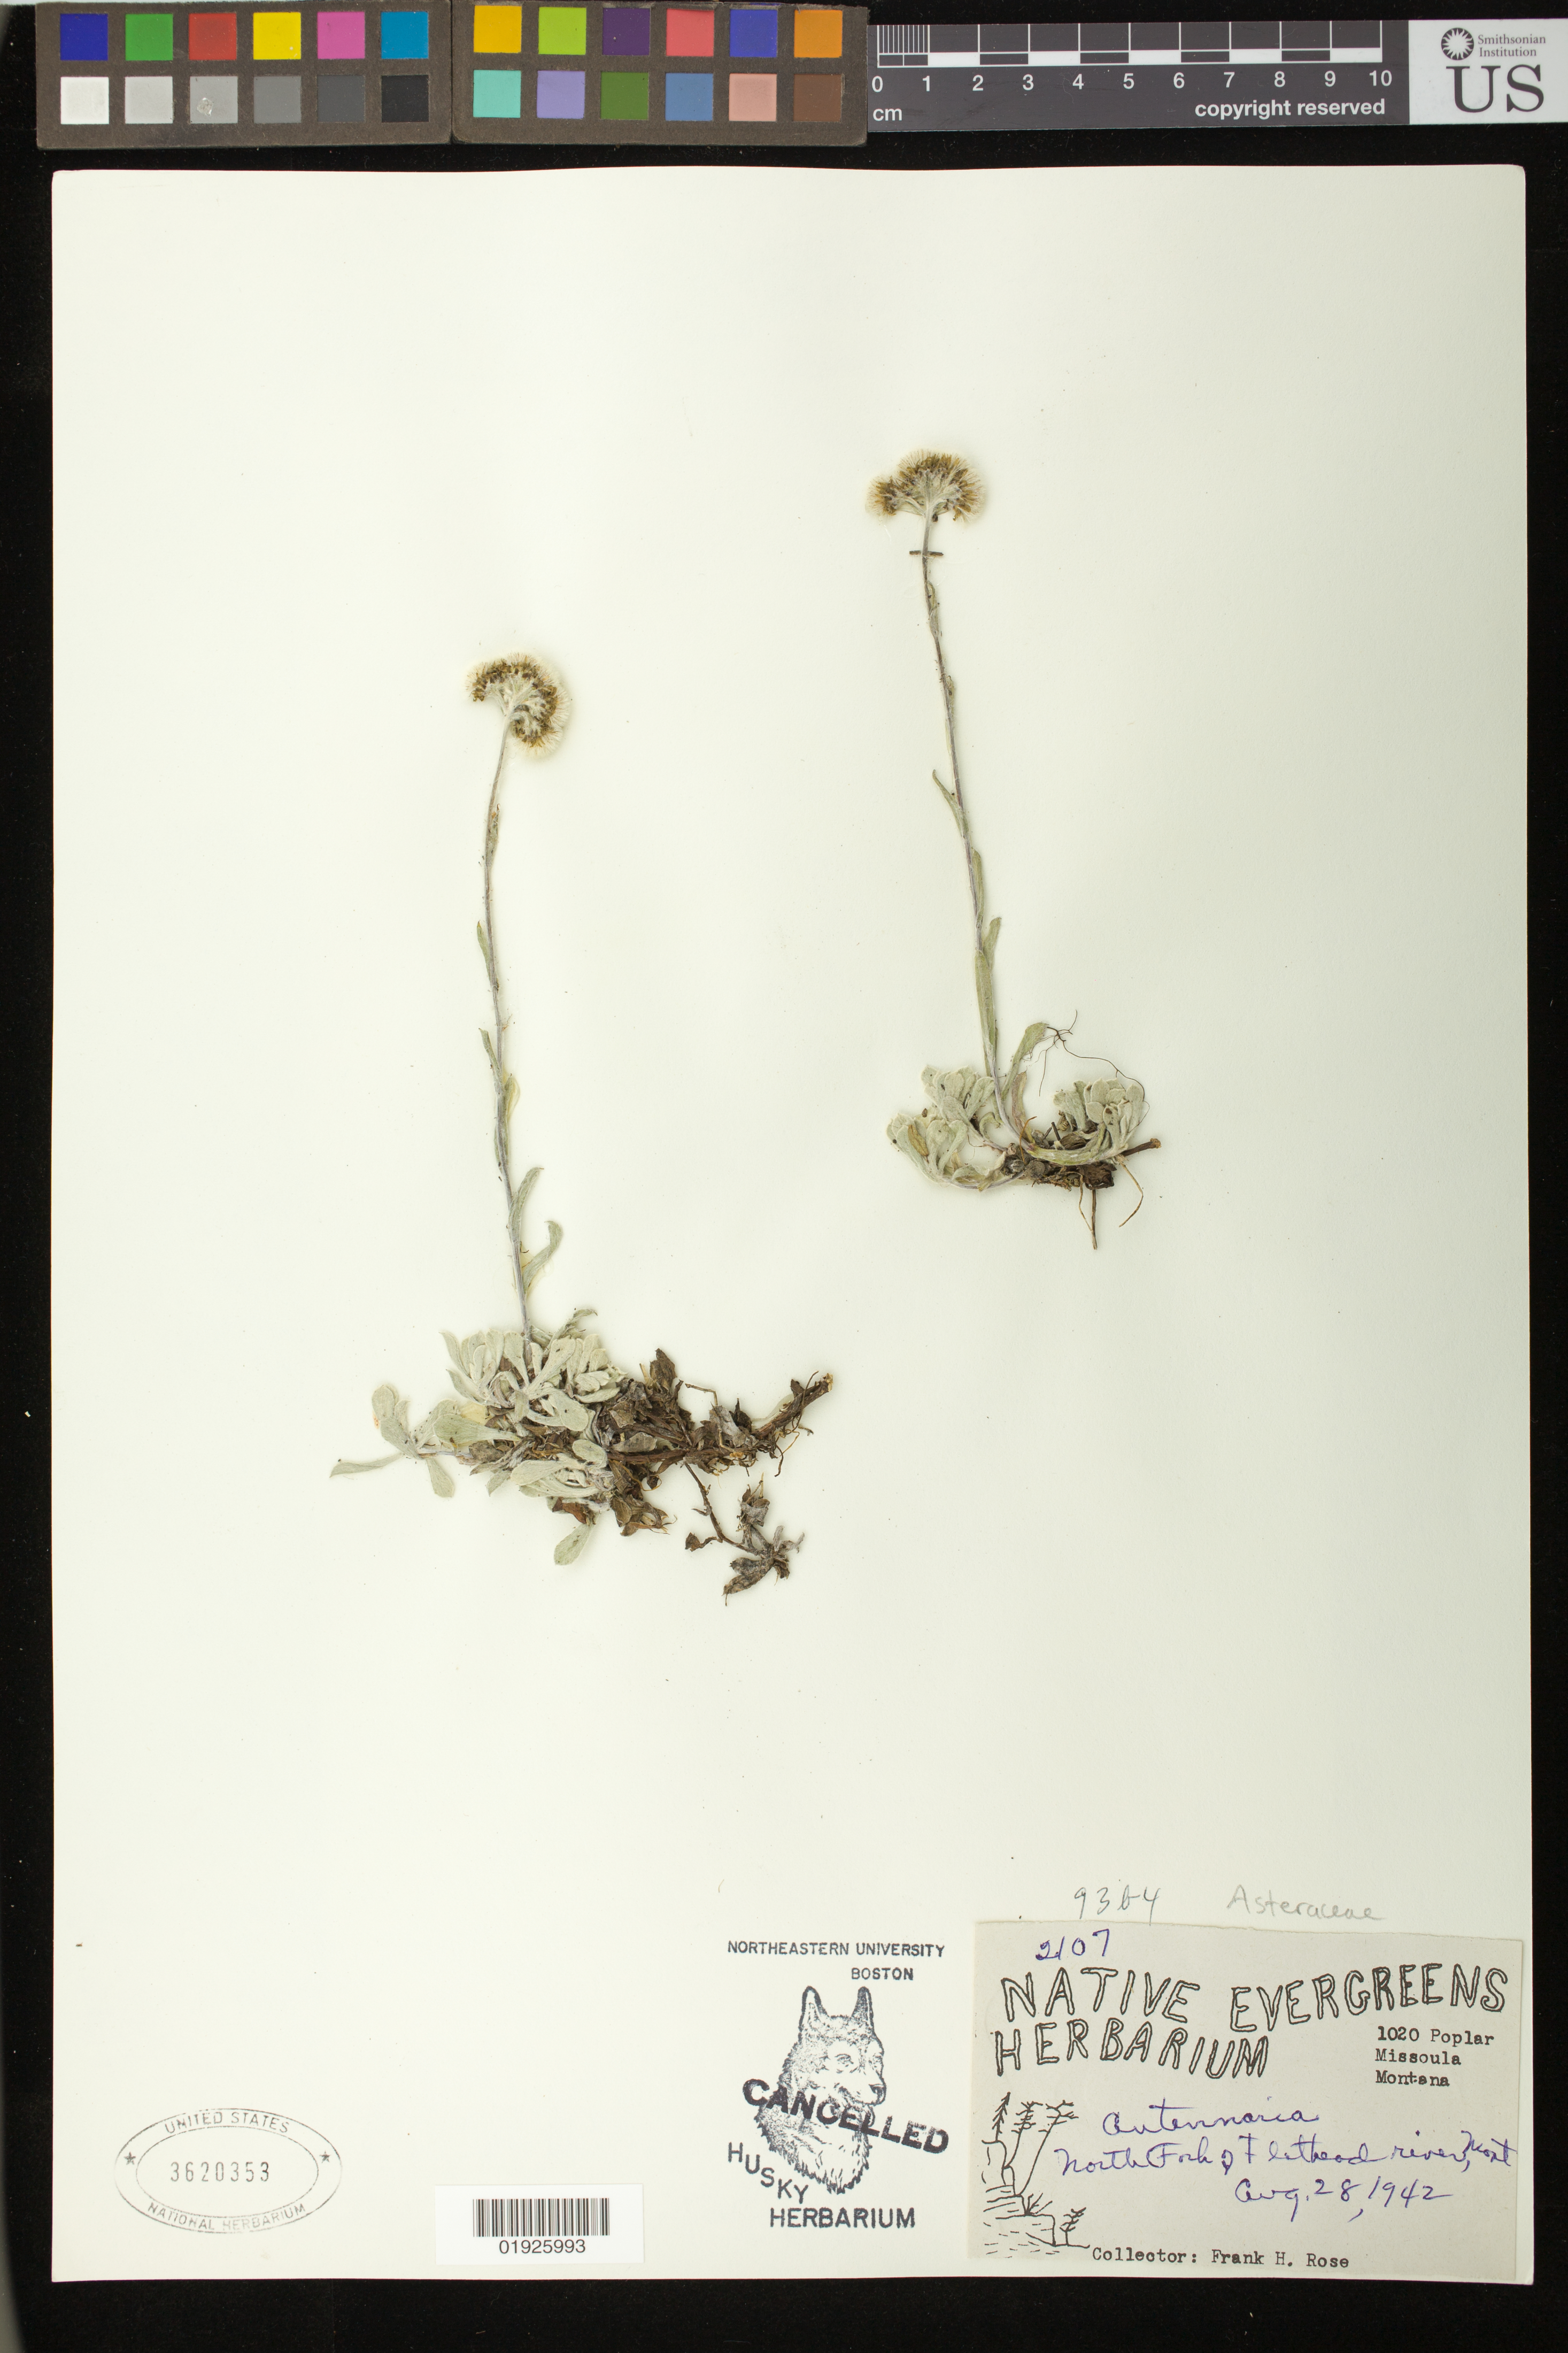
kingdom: Plantae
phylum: Tracheophyta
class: Magnoliopsida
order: Asterales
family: Asteraceae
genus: Antennaria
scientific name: Antennaria sp.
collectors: F. H. Rose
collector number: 2107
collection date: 1942-08-28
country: United States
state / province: Montana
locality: North Fork of Flathead River.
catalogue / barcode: US 3620353